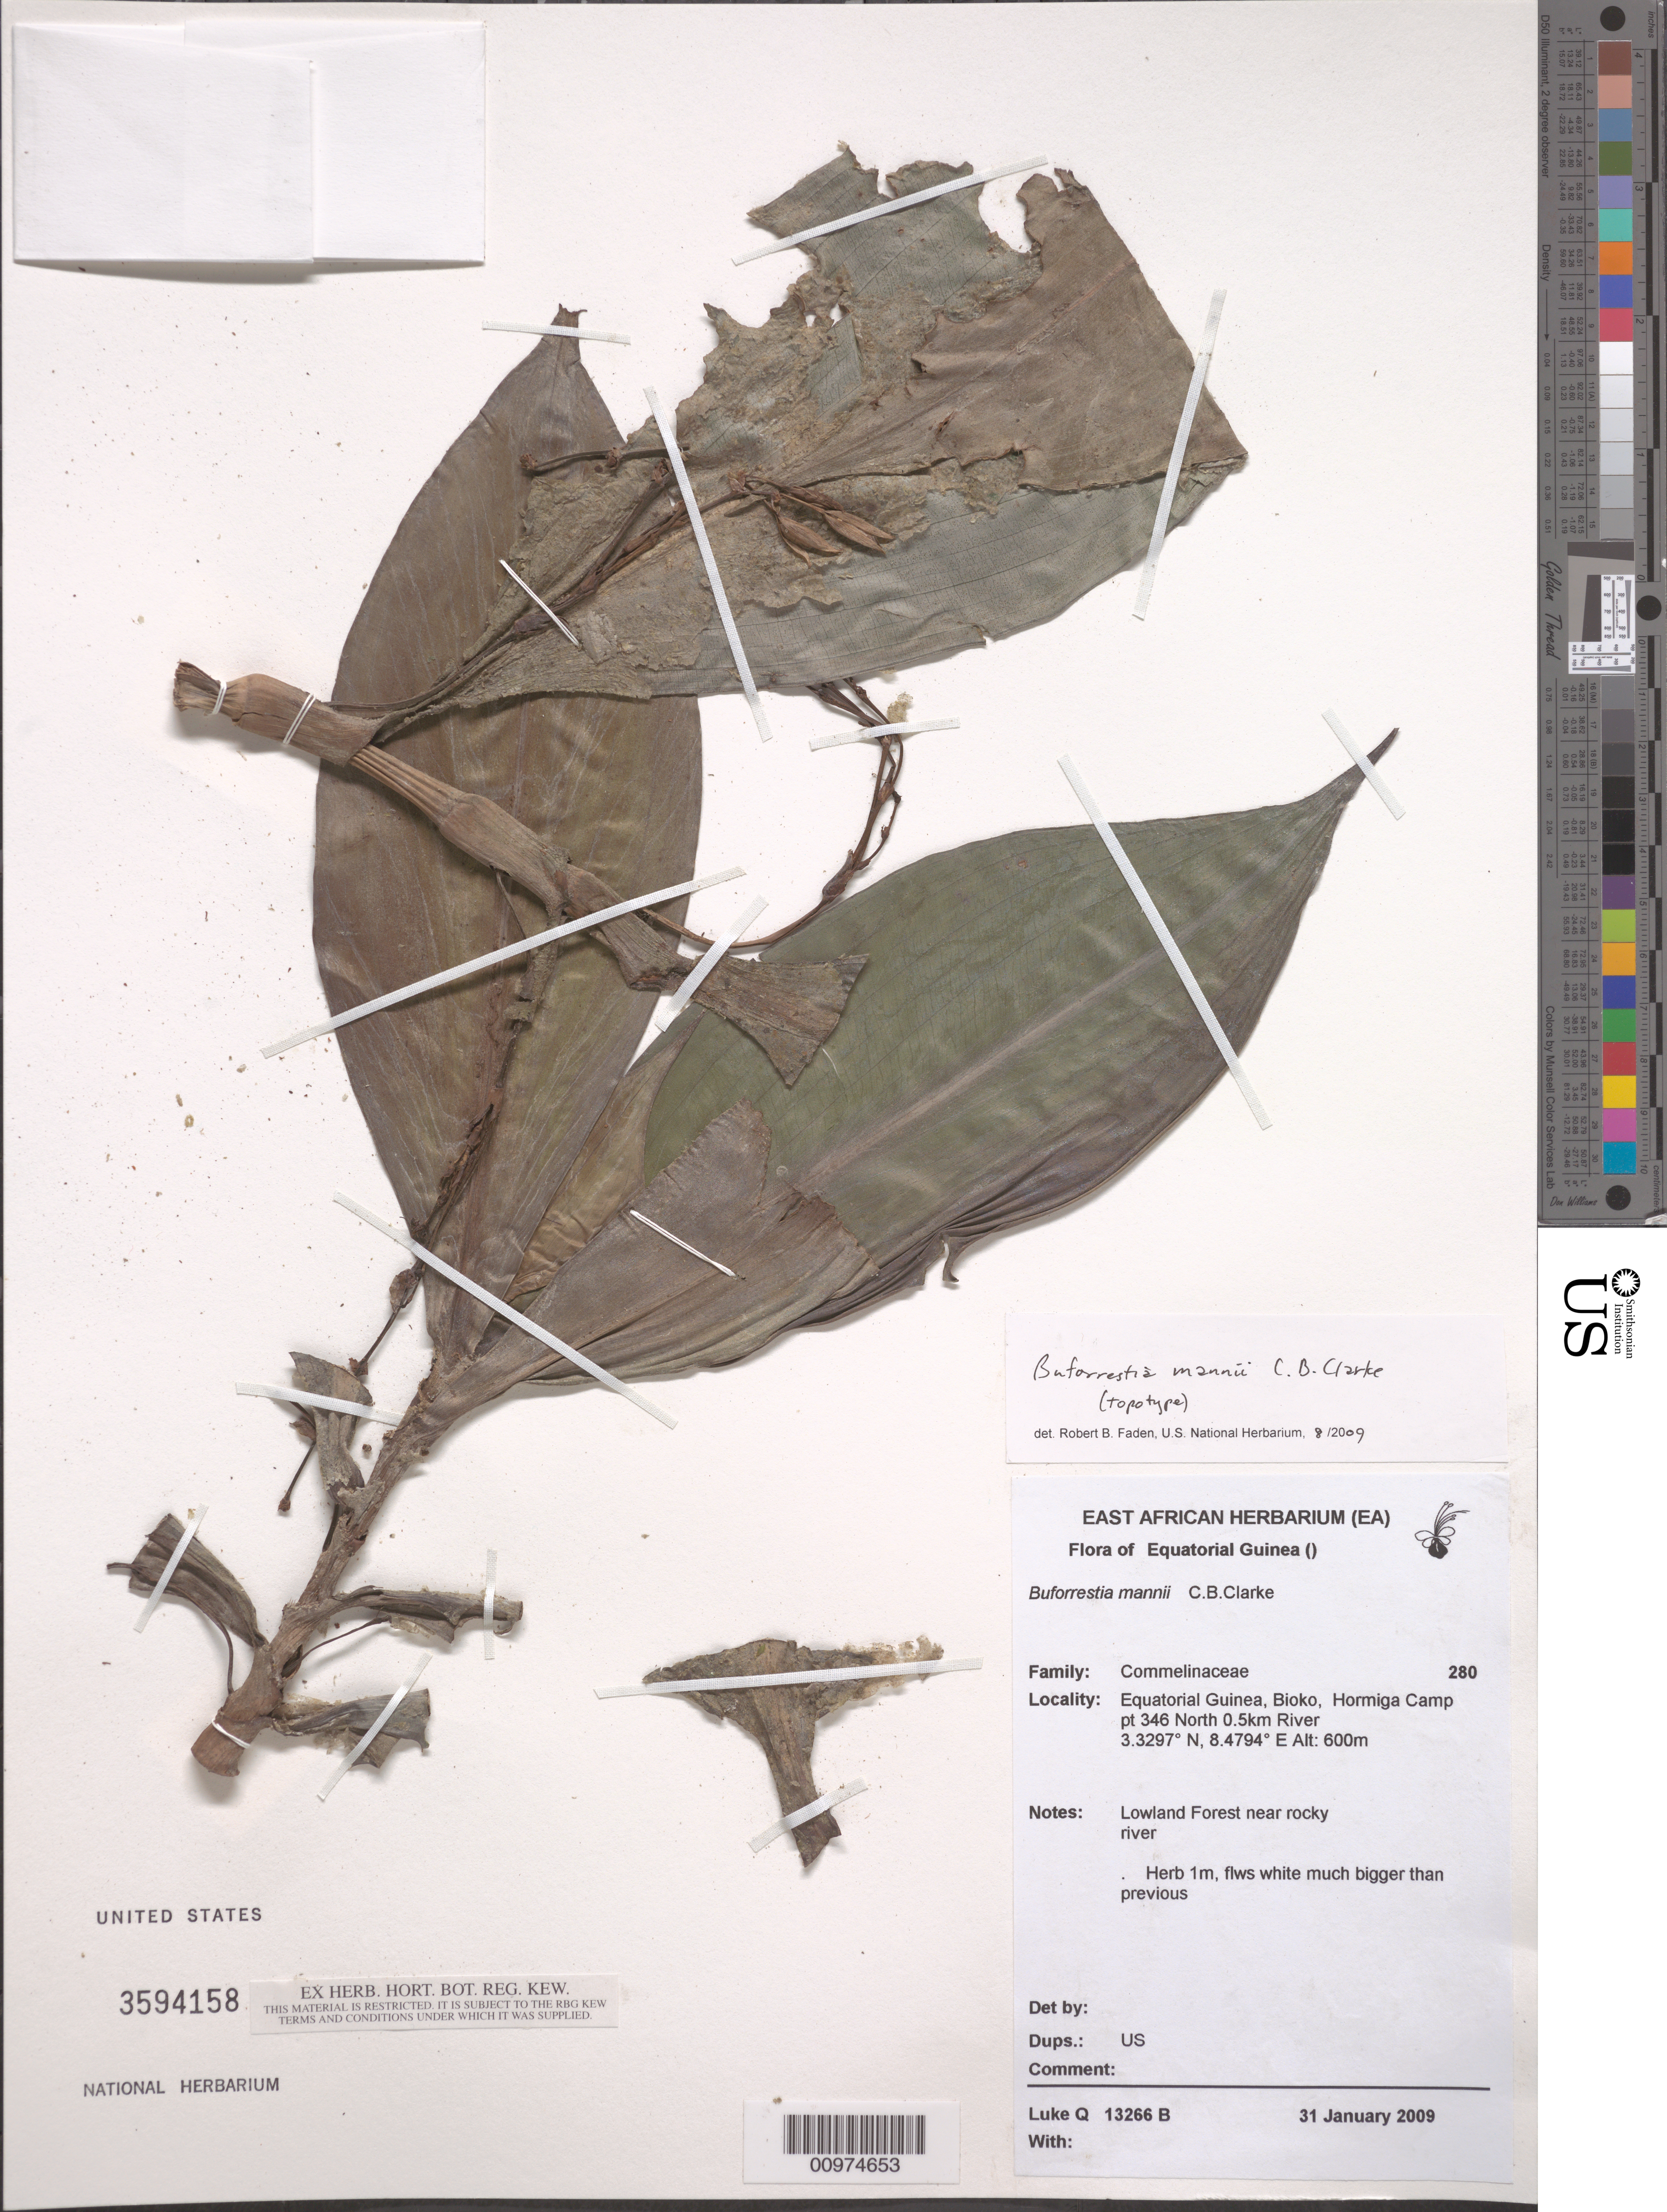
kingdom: Plantae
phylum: Tracheophyta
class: Liliopsida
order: Commelinales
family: Commelinaceae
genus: Buforrestia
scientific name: Buforrestia mannii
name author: C.B. Clarke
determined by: Faden, Robert B., (US), Smithsonian Institution - National Museum of Natural History (UNITED STATES)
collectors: Q. Luke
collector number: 13266 B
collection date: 2009-01-31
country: Equatorial Guinea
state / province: Bioko Sur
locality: Hormiga Camp pt 346 North 0.5km River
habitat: Lowland Forest near rocky river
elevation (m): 600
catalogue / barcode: US 3594158